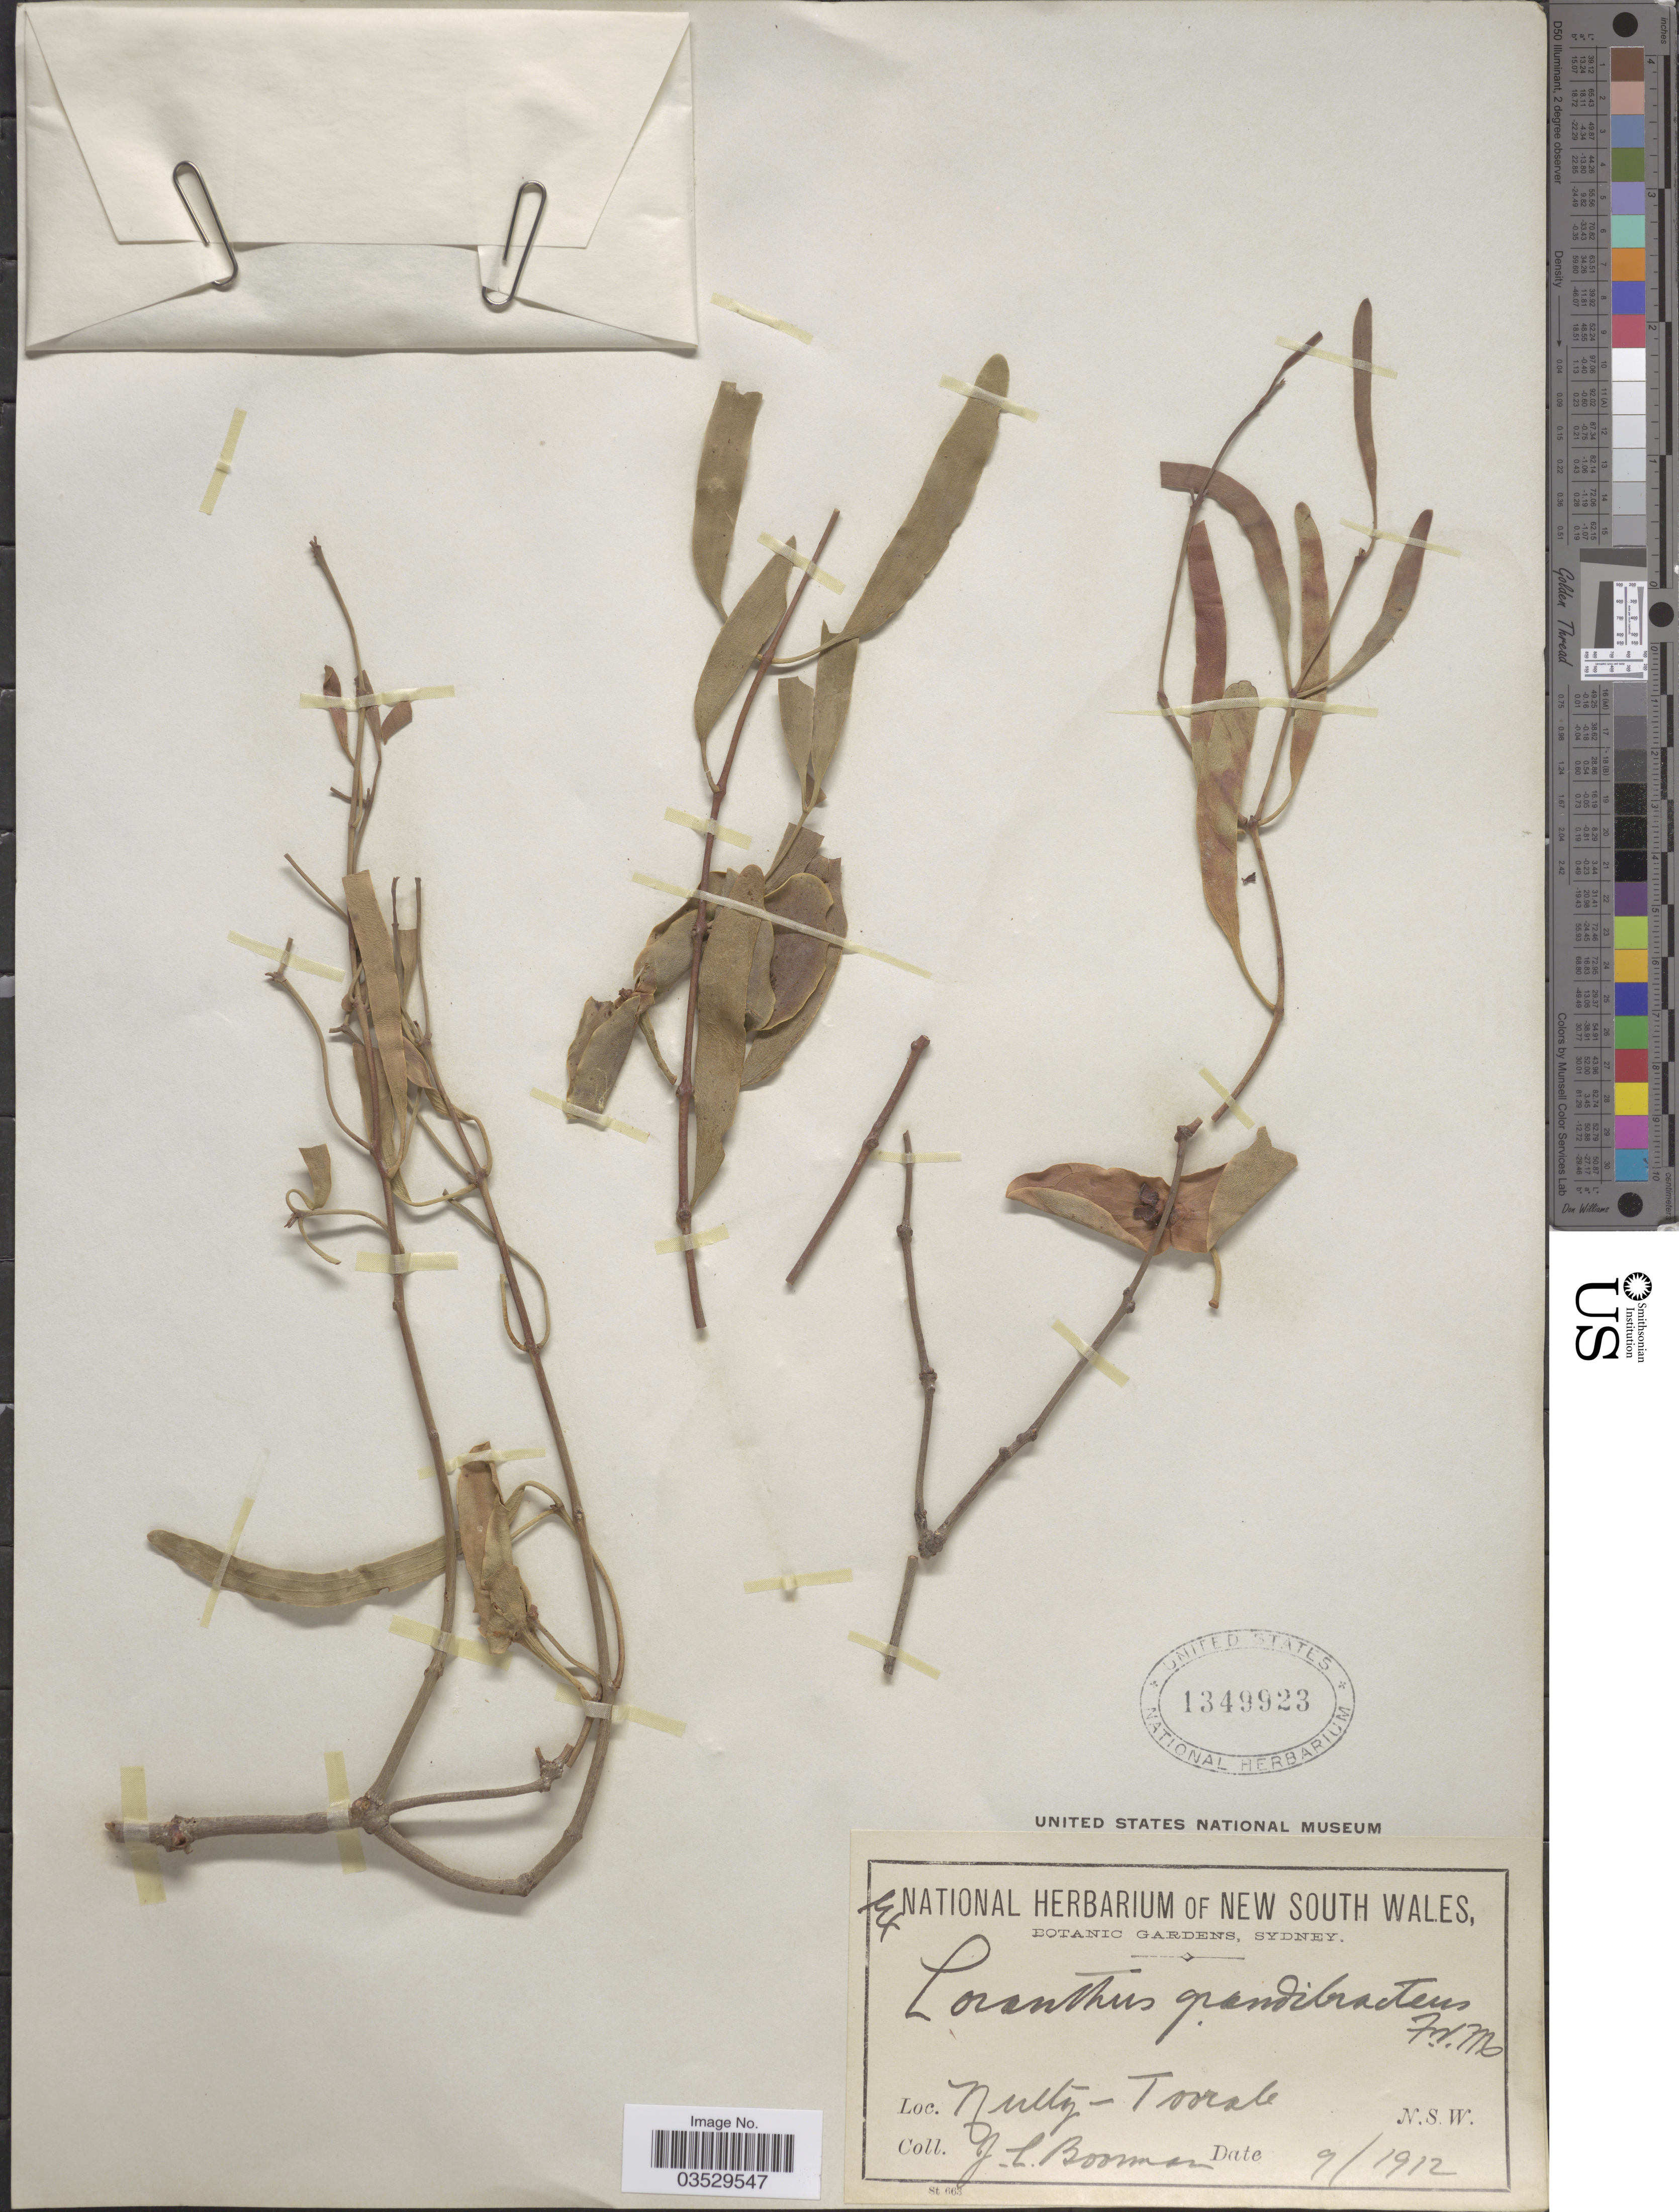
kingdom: Plantae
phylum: Tracheophyta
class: Magnoliopsida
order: Santalales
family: Loranthaceae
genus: Diplatia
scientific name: Diplatia grandibractea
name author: Tiegh.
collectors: J. Boorman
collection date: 1912-09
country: Australia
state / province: New South Wales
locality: Nulty - Toorale.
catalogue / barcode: US 1349923